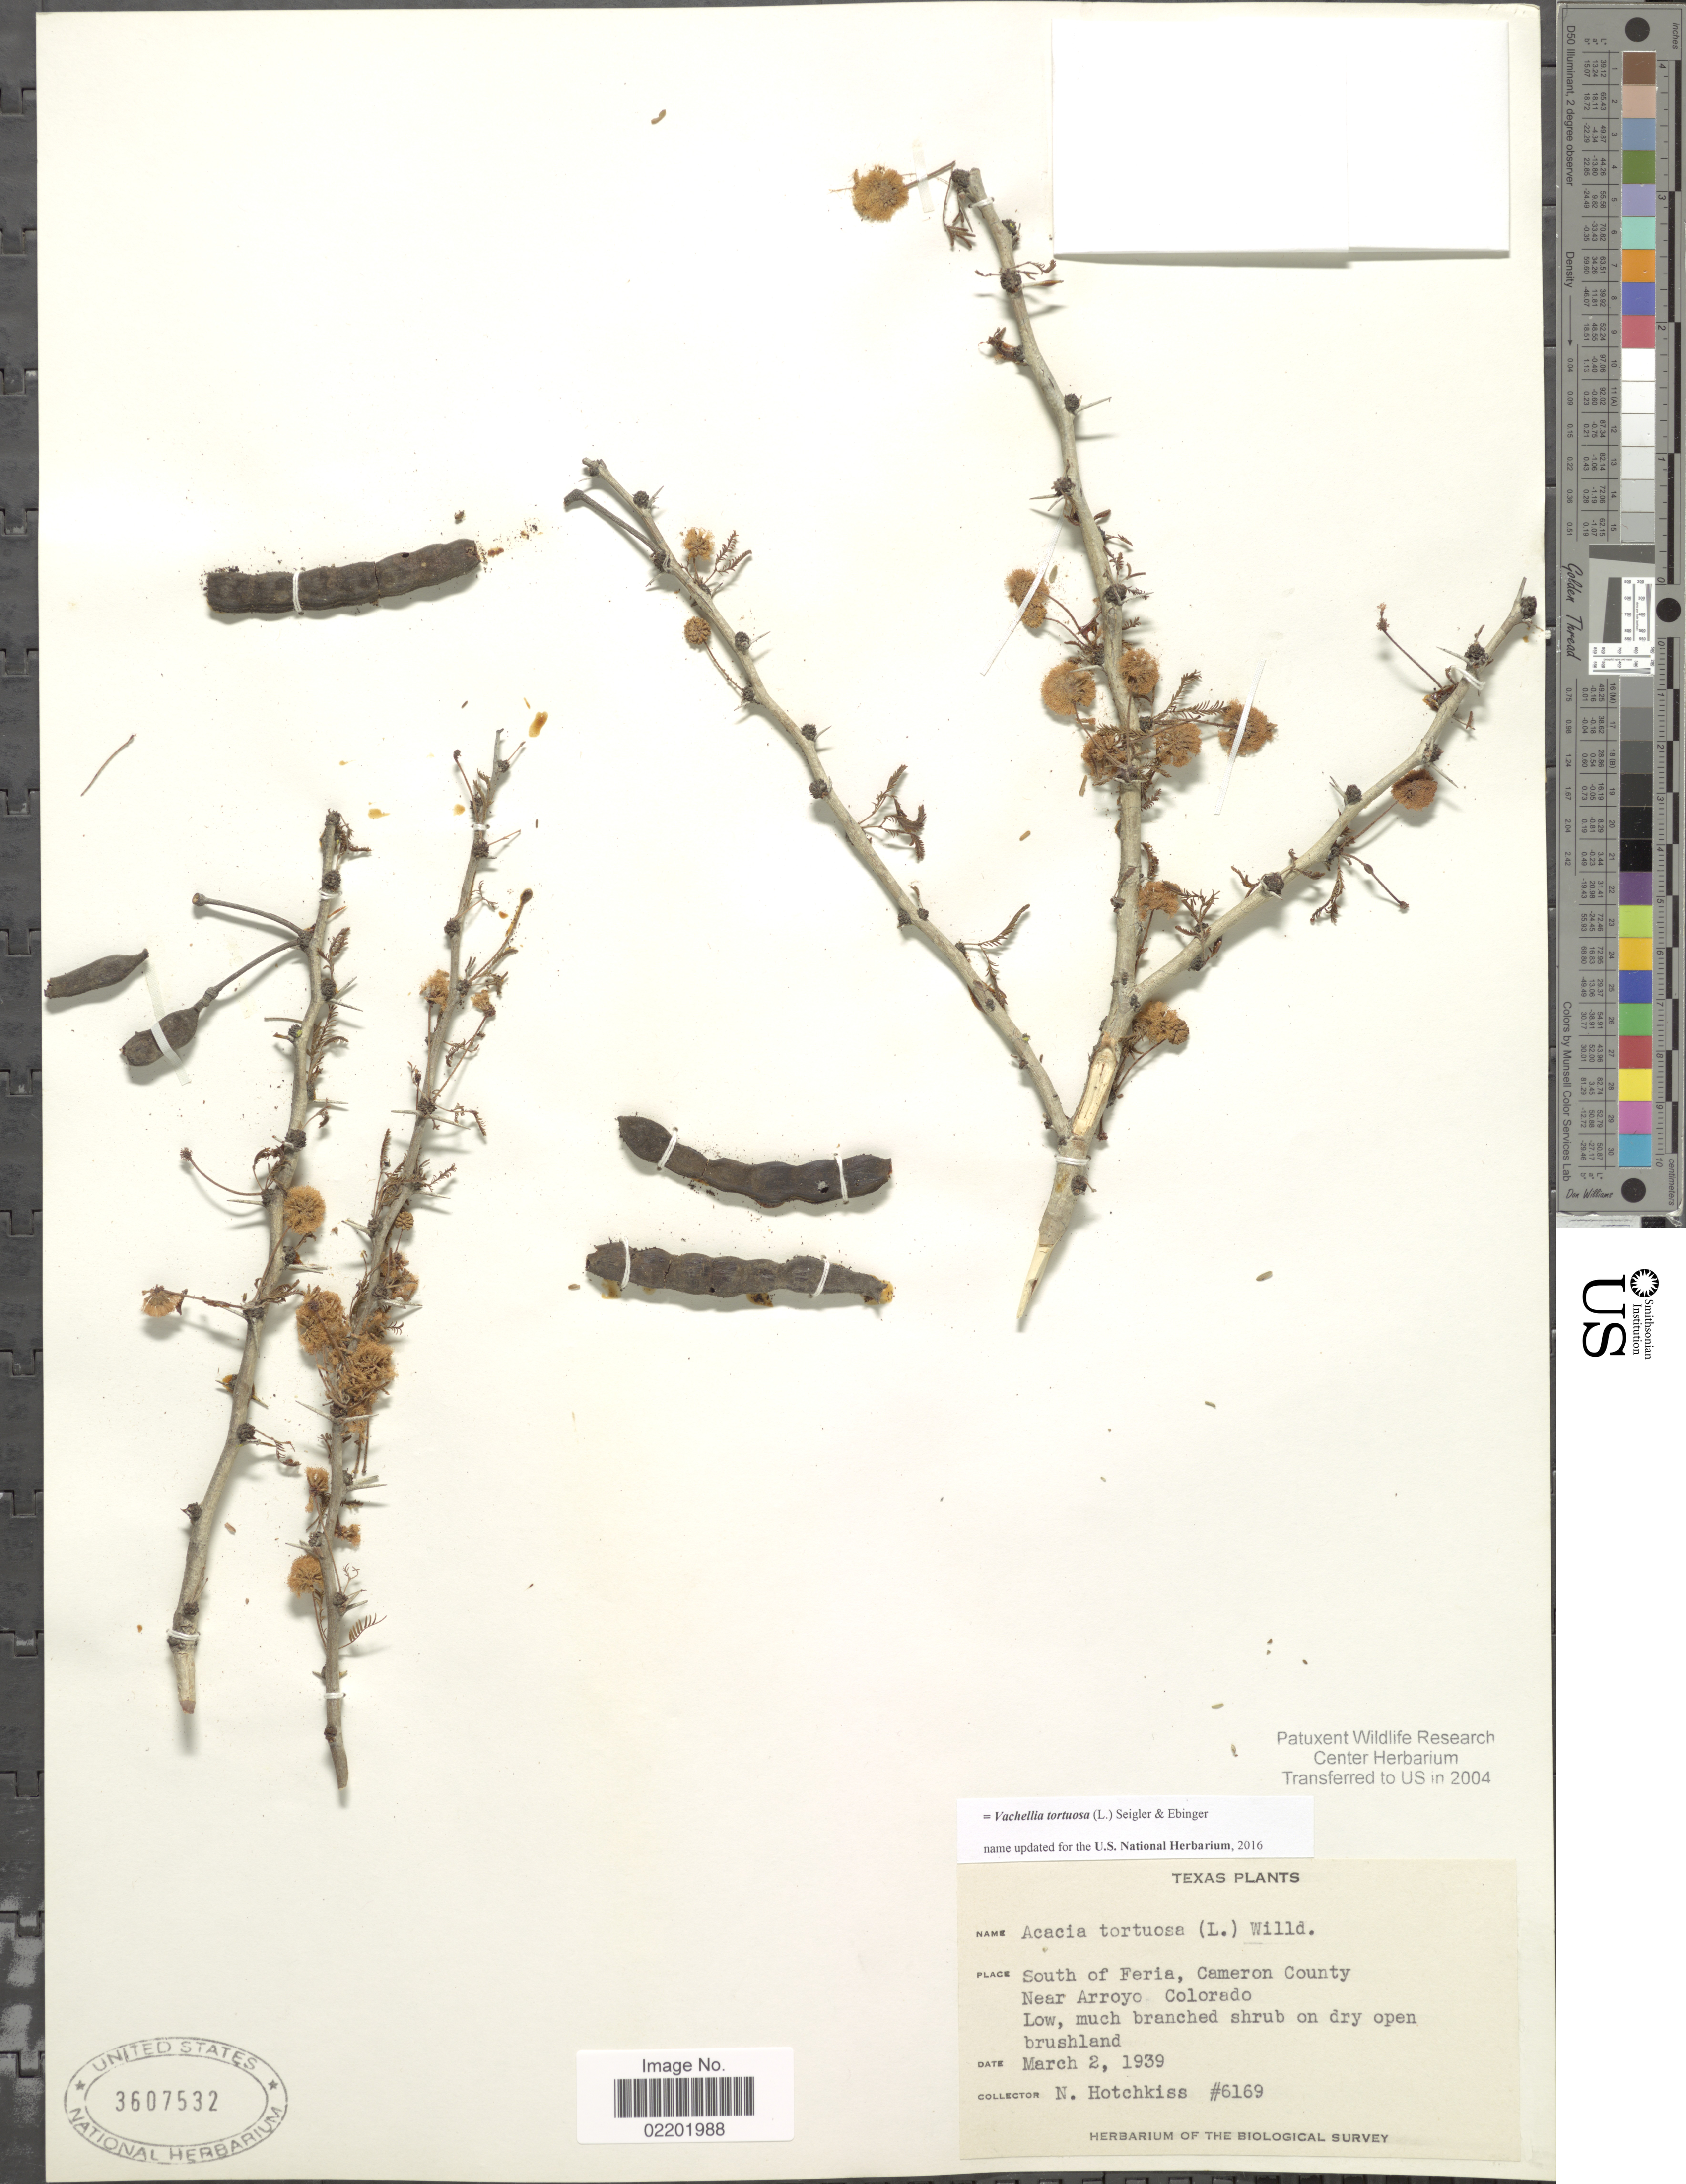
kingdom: Plantae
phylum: Tracheophyta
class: Magnoliopsida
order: Fabales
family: Fabaceae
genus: Vachellia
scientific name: Vachellia tortuosa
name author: (L.) Seigler & Ebinger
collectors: N. Hotchkiss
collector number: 6169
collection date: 1939-03-02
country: United States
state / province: Texas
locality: South of Feria, Cameron County, near Arroyo Colorado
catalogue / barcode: US 3607532